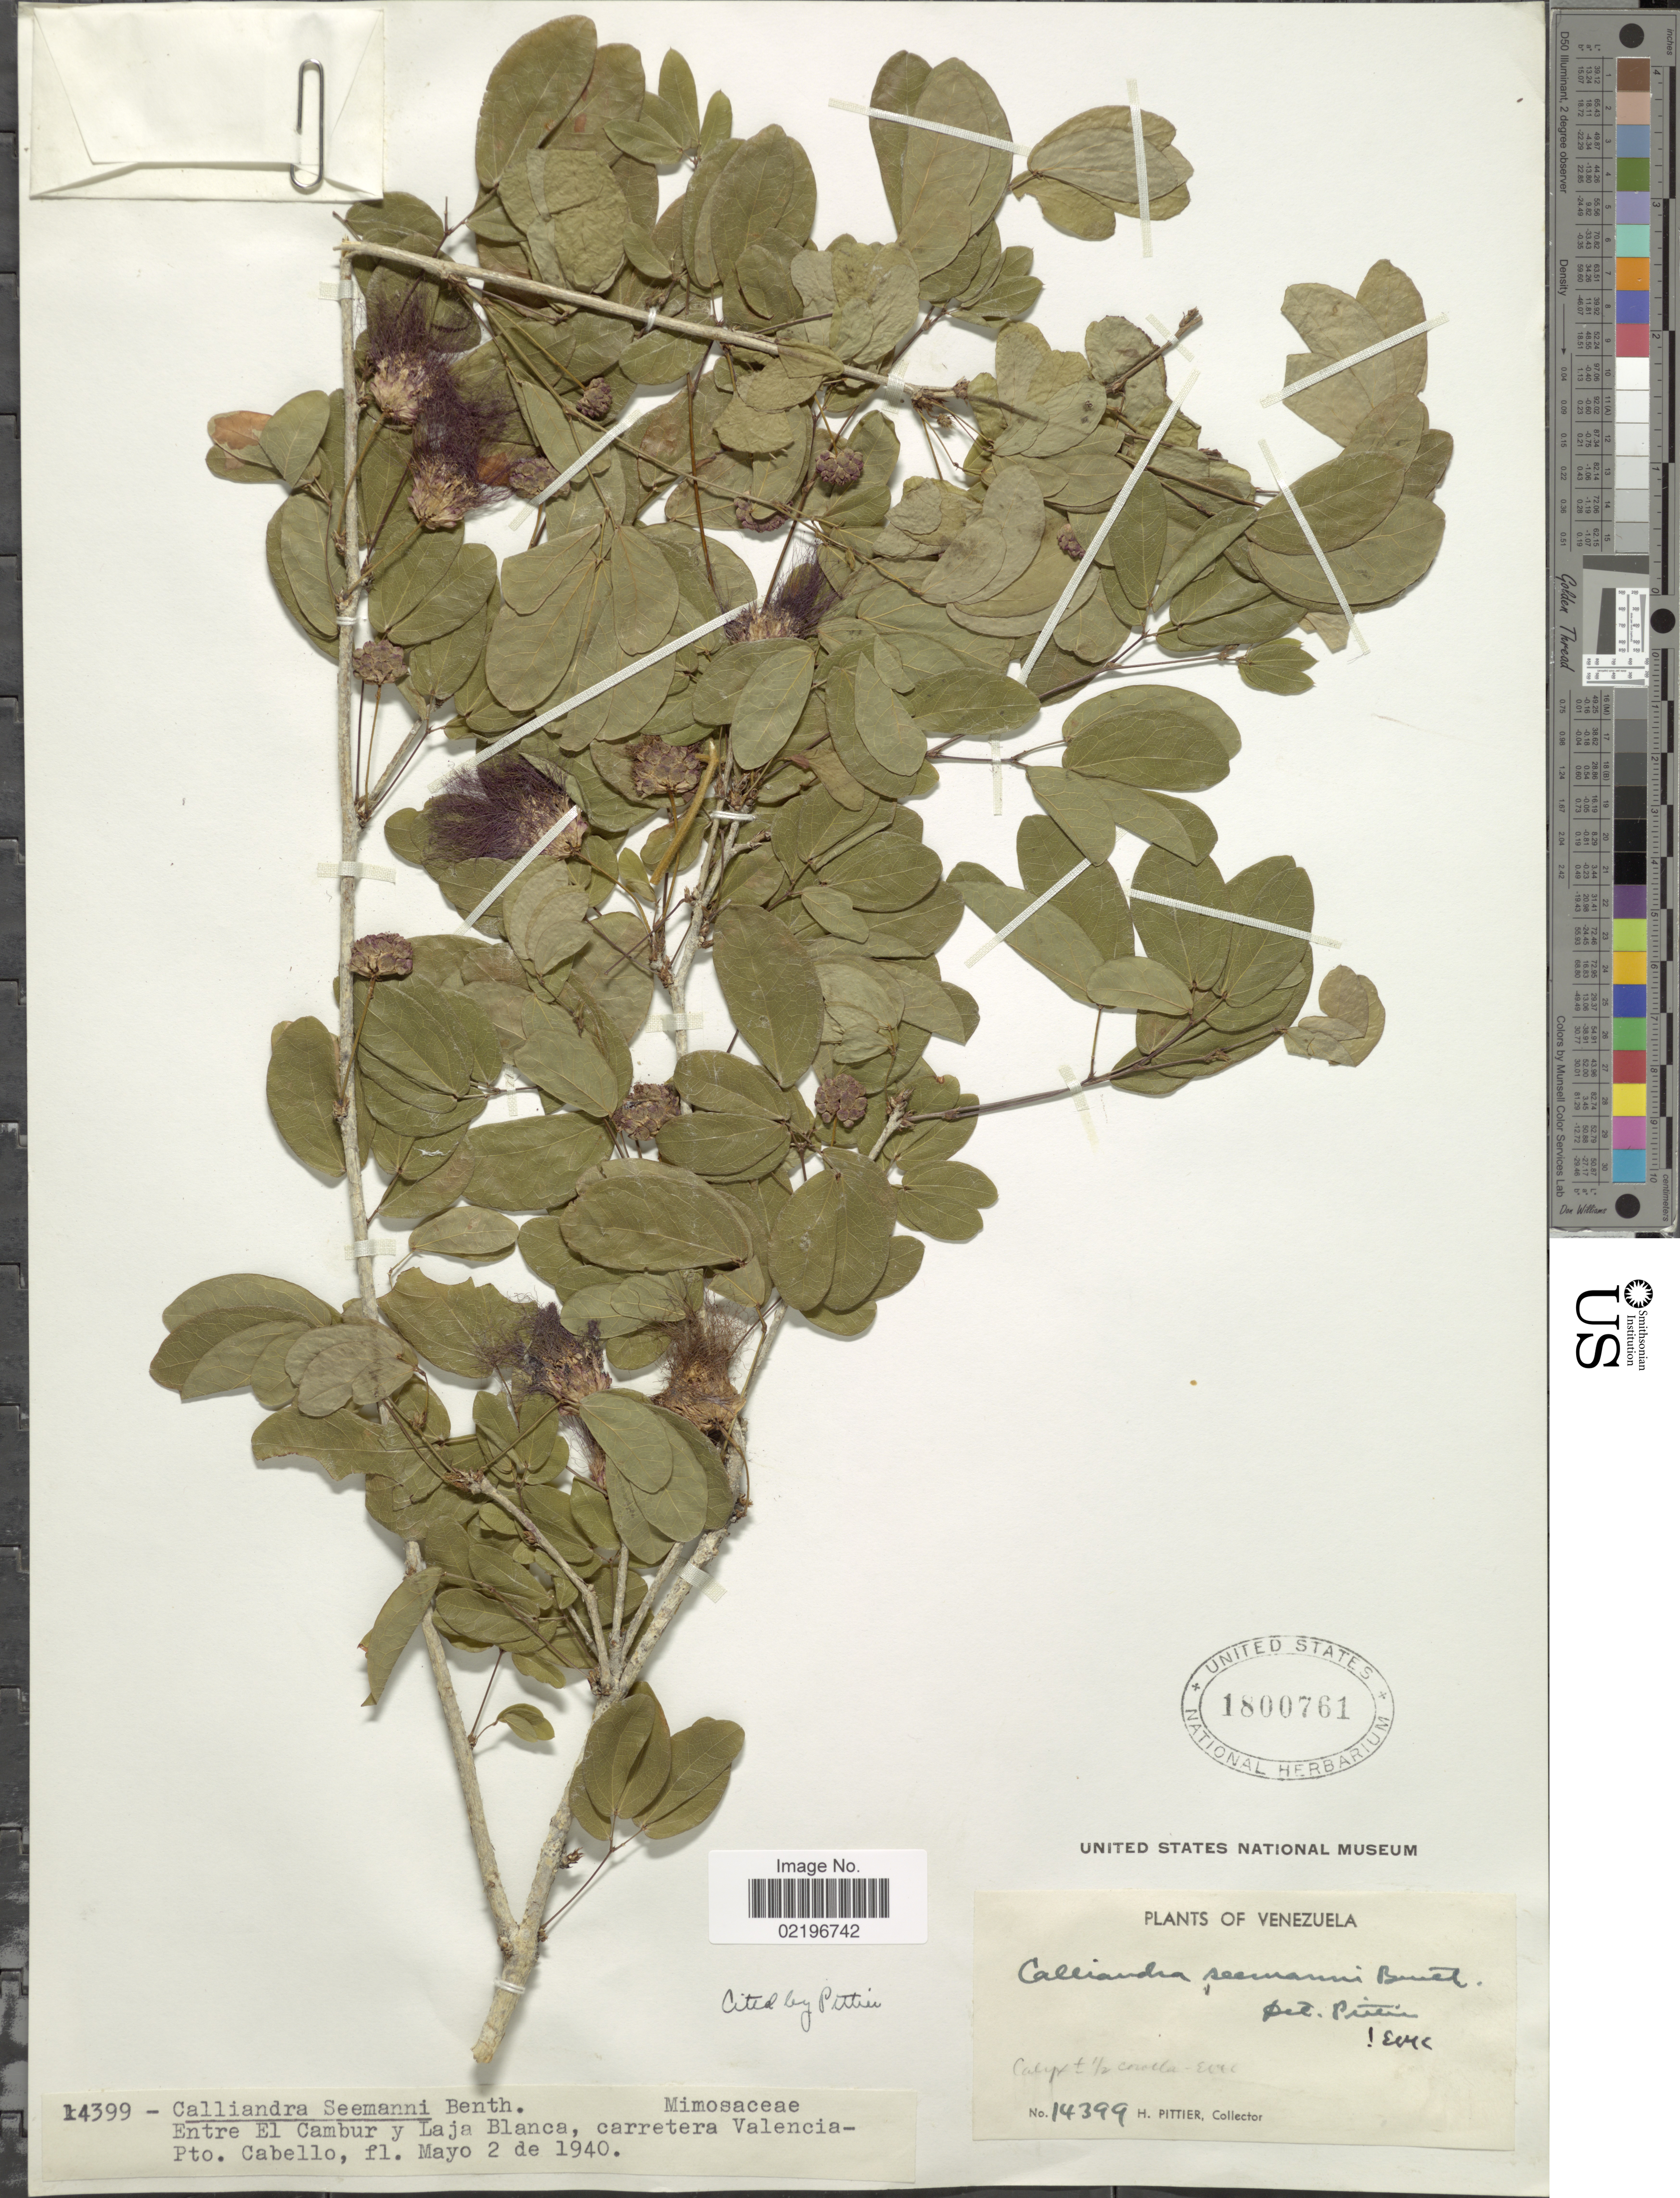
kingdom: Plantae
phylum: Tracheophyta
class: Magnoliopsida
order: Fabales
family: Fabaceae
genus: Calliandra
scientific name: Calliandra tergemina var. tergemina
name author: (L.) Benth.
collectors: H. F. Pittier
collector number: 14399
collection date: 1940-05-02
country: Venezuela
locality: Entre El Cambur y Laja Blanca, carretera Valencia - Pto. Cabello.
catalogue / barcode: US 1800761